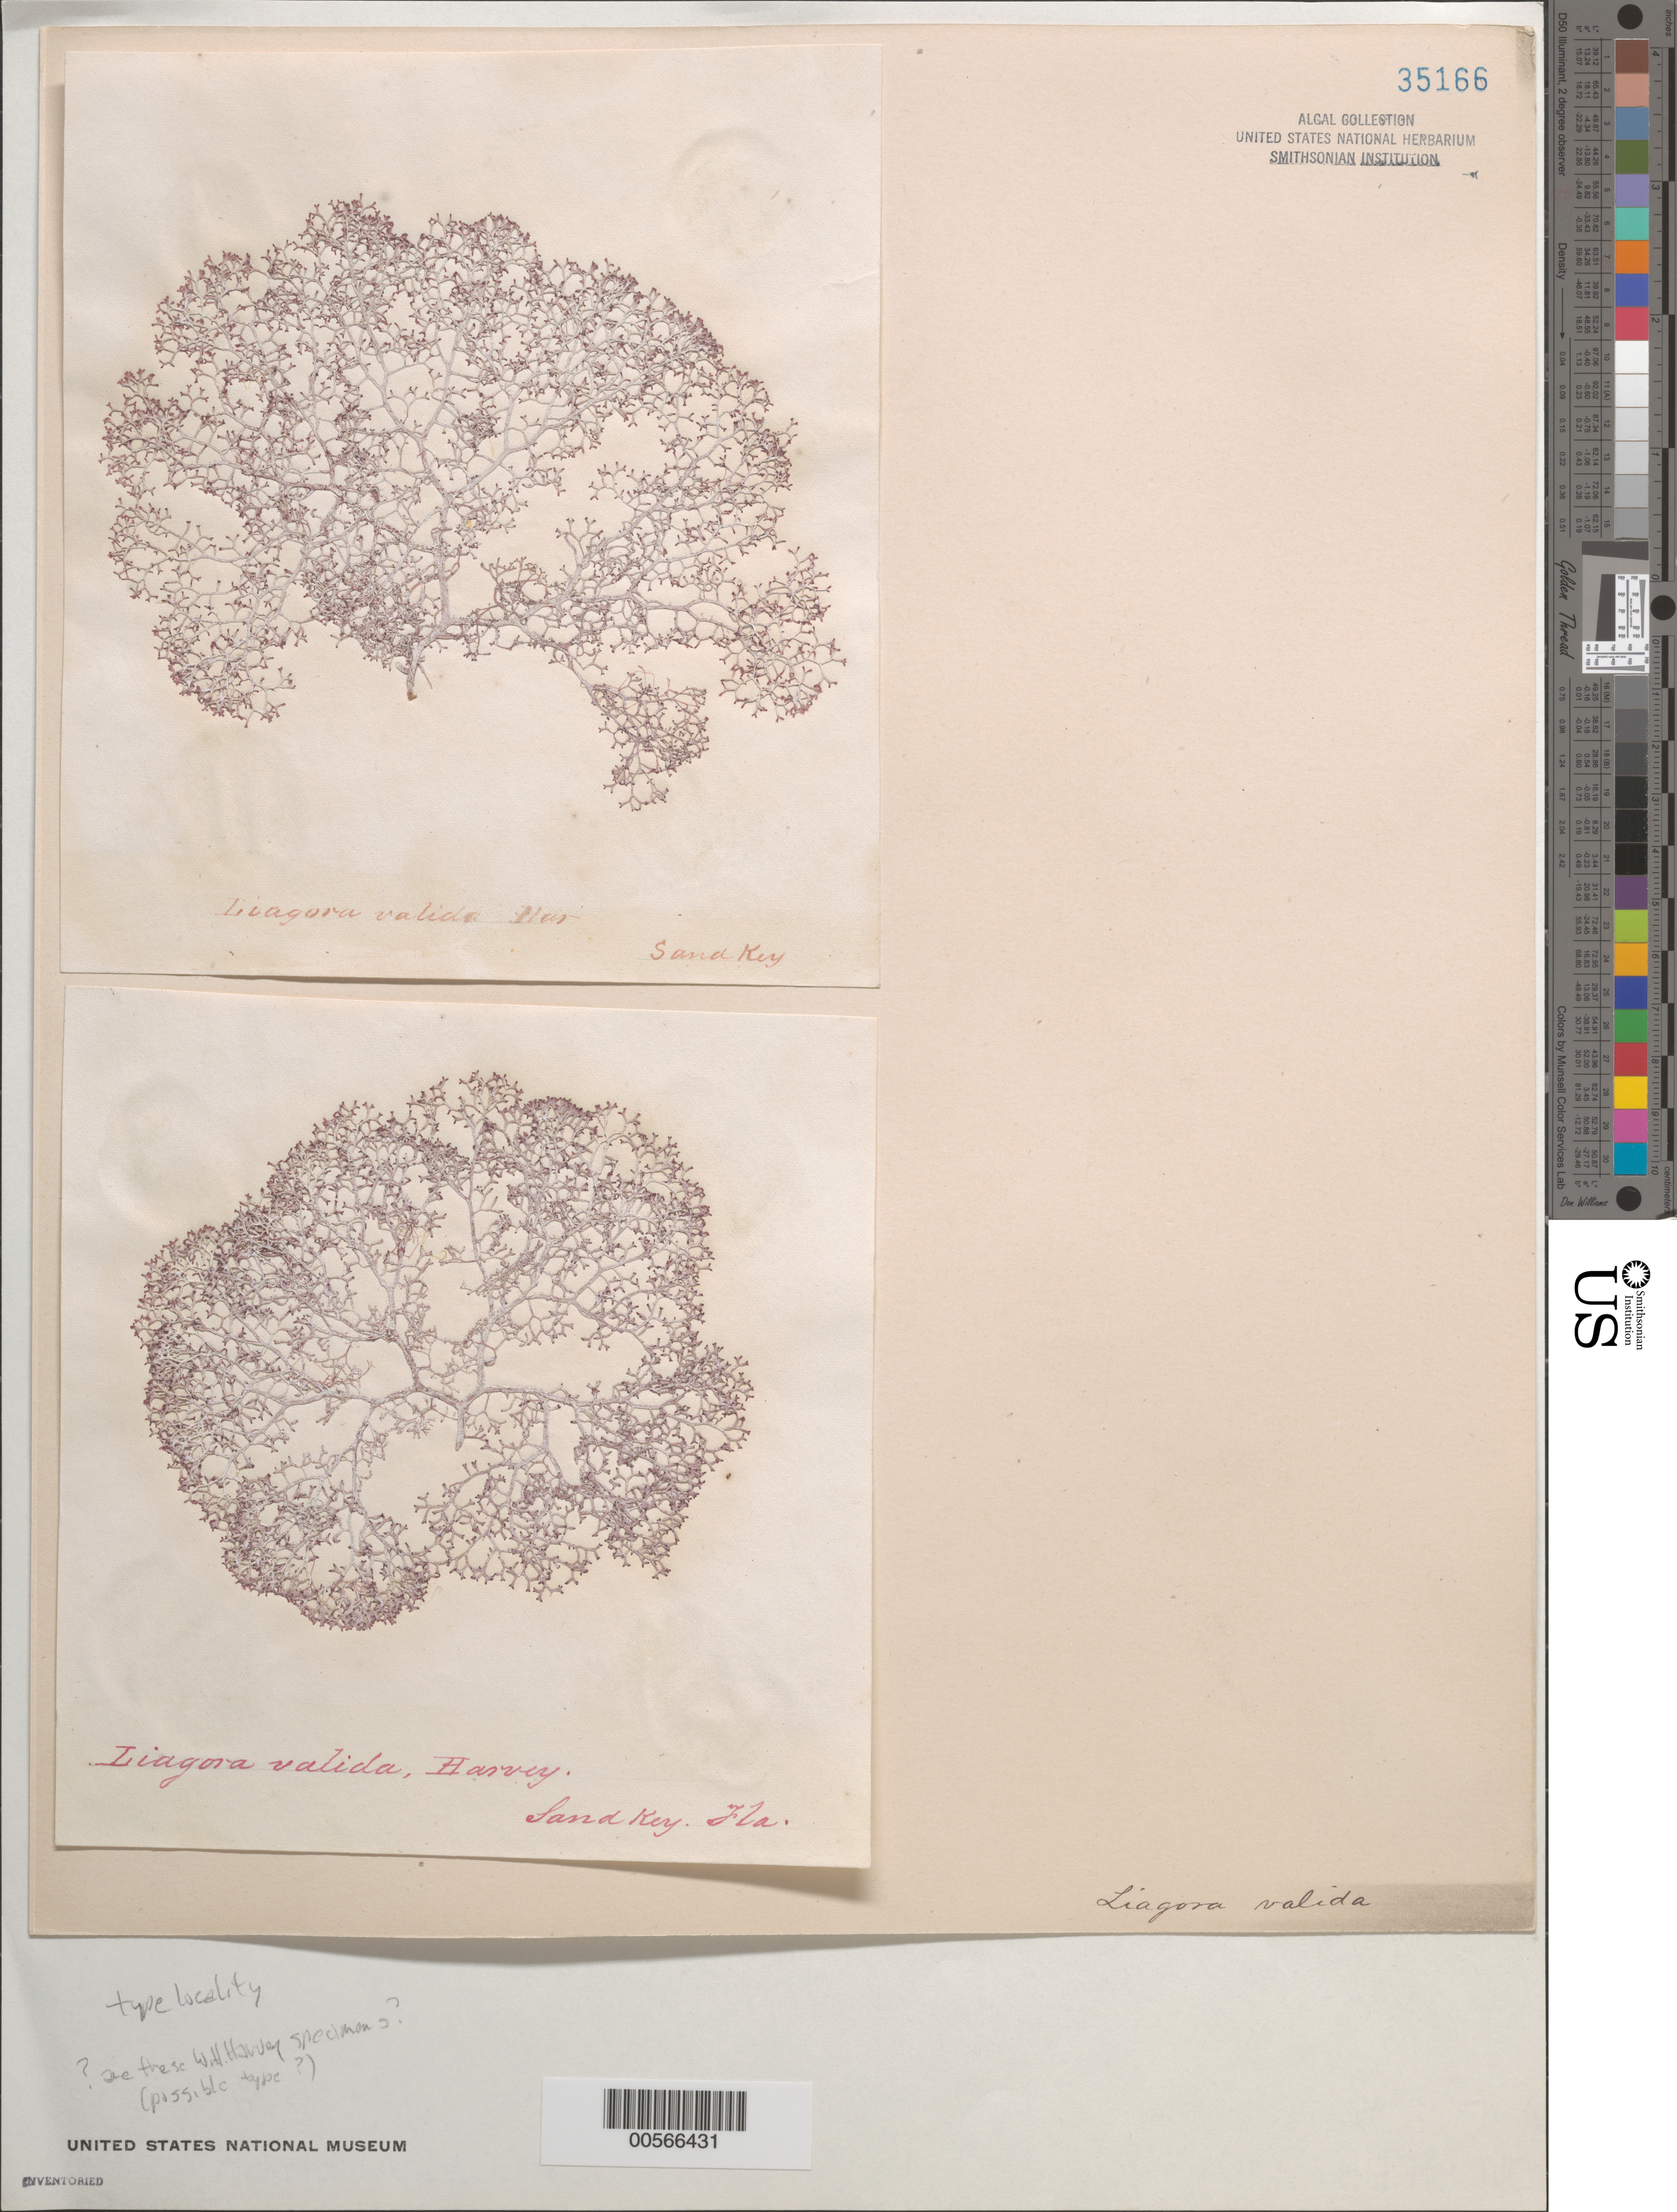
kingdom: Plantae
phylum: Rhodophyta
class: Florideophyceae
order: Nemaliales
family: Liagoraceae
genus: Liagora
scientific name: Liagora valida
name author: Harv.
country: United States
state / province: Florida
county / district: Monroe County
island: Sand Key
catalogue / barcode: US 35166